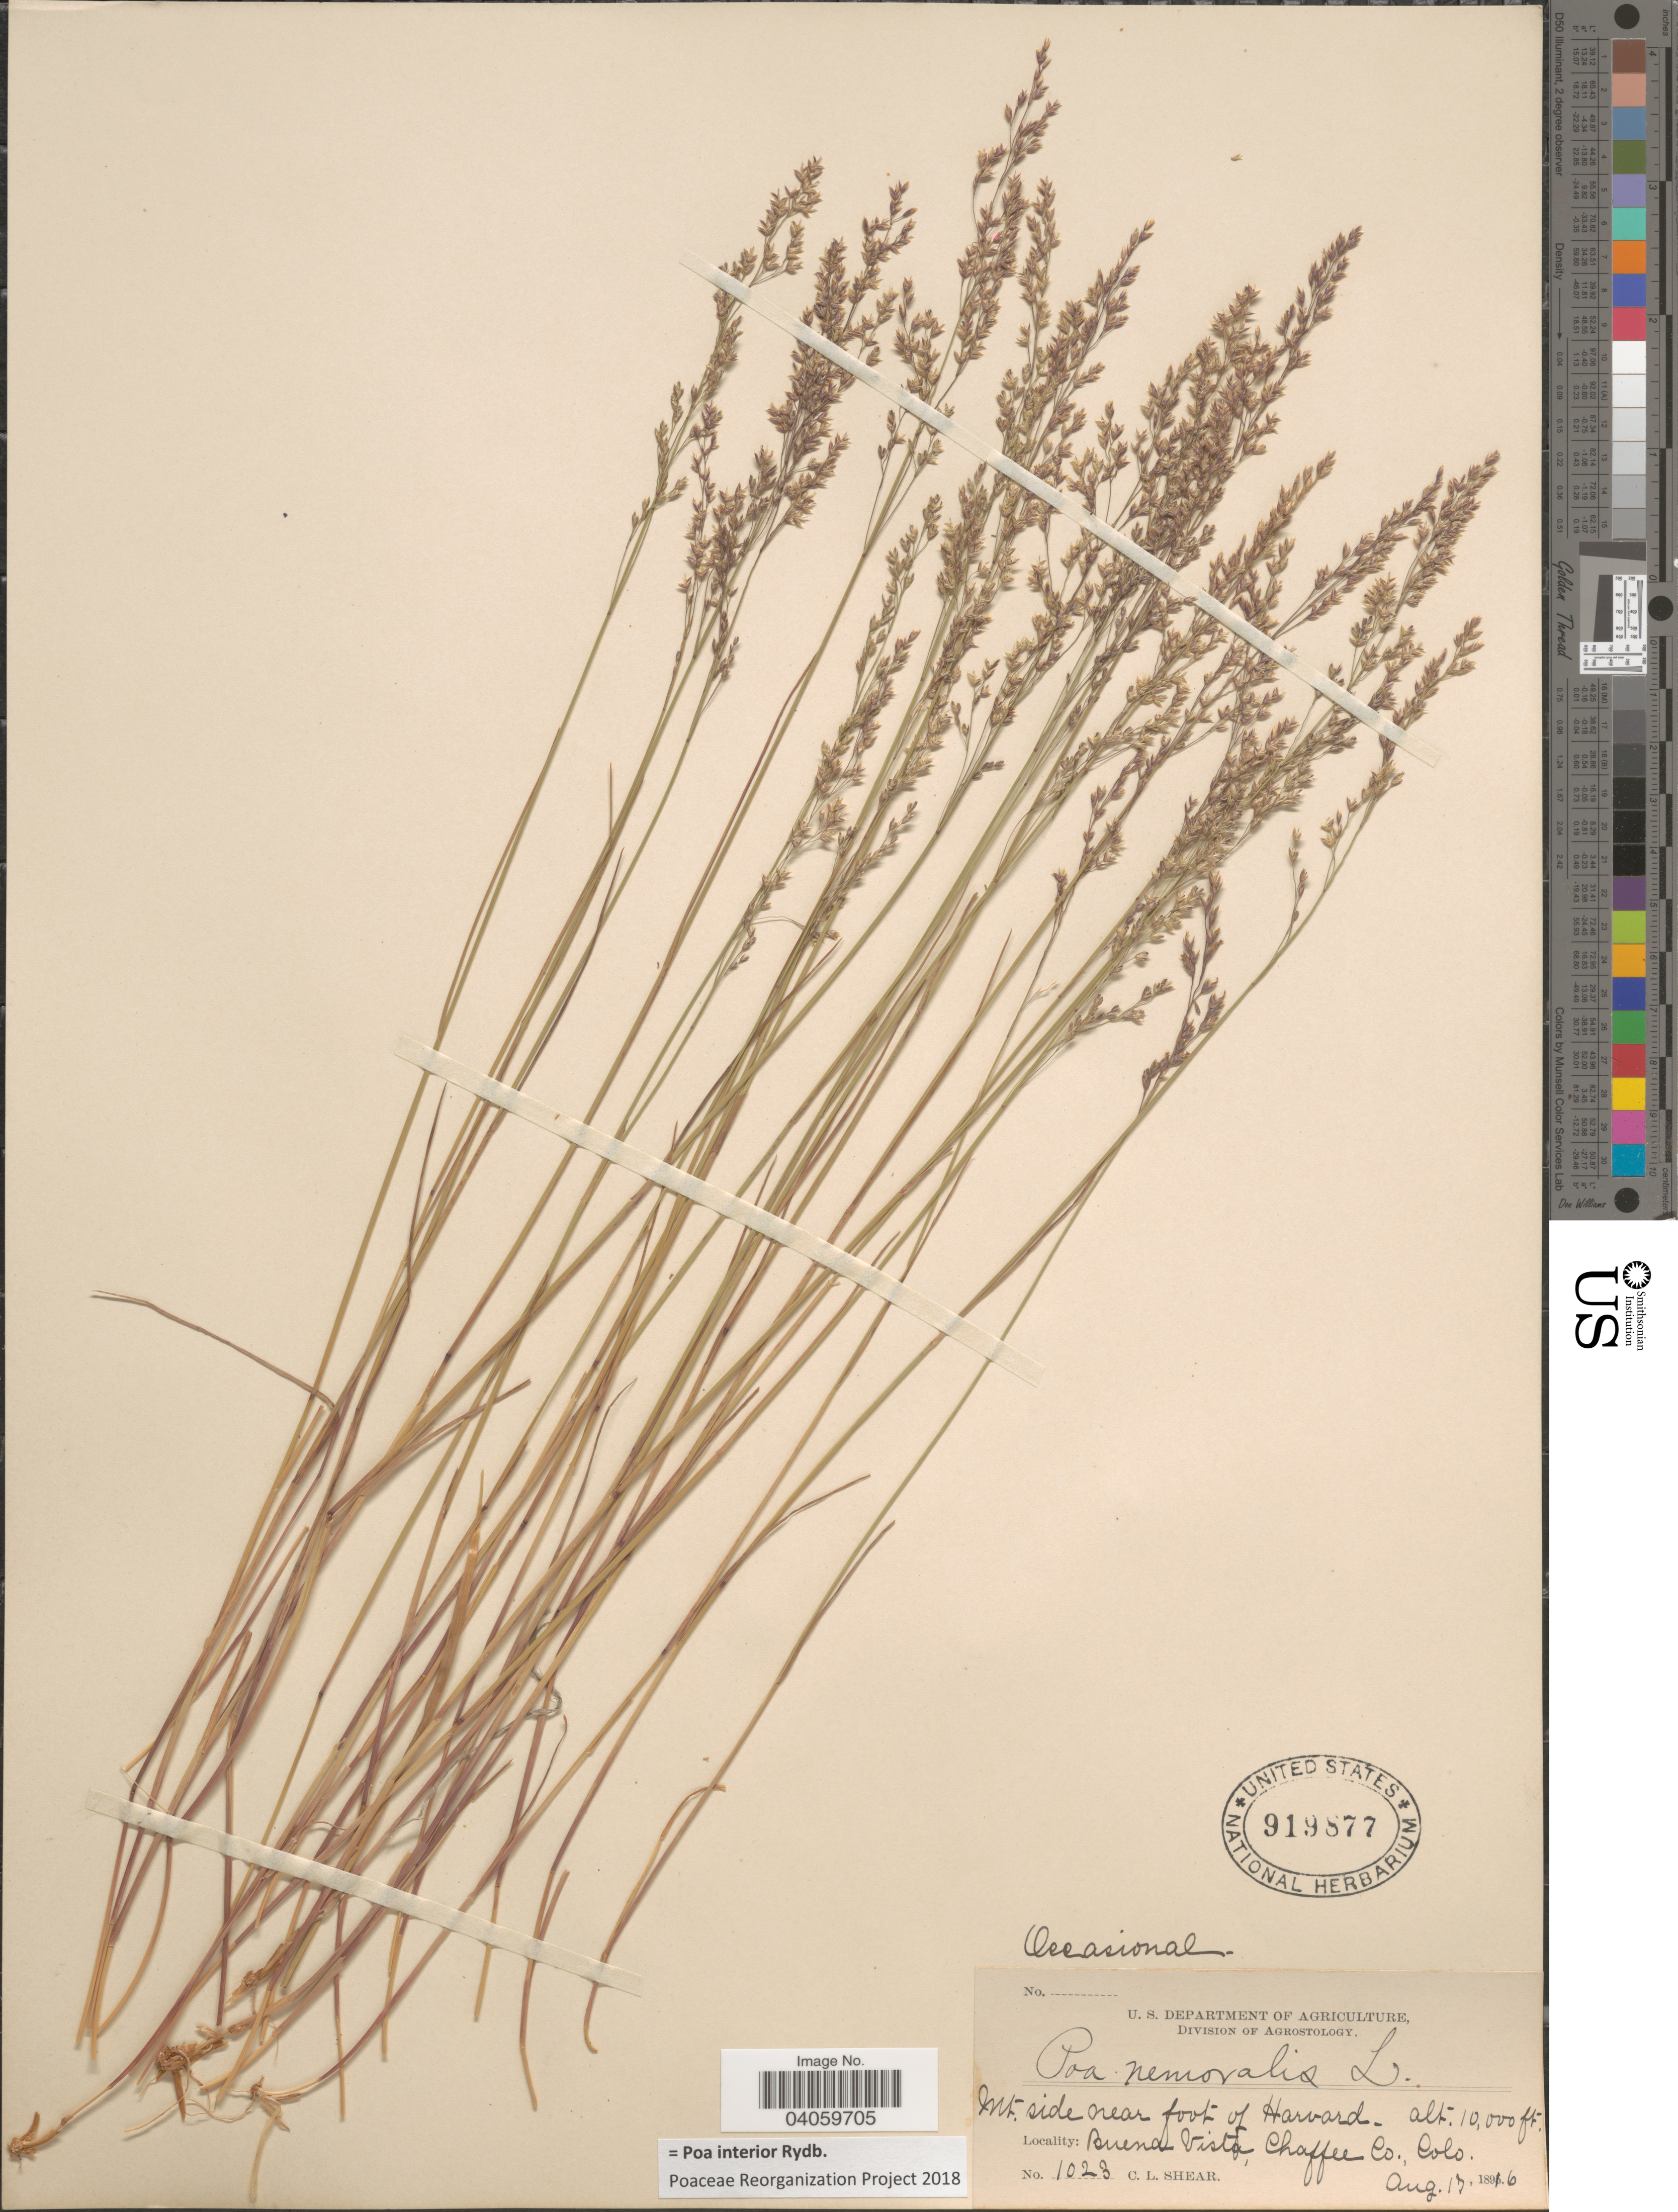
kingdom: Plantae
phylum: Tracheophyta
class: Liliopsida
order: Poales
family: Poaceae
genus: Poa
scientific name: Poa interior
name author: Rydb.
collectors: C. L. Shear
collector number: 1023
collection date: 1896-08-17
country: United States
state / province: Colorado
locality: Mt. side near foot of Harvard. Buena Vista, Chaffee Co.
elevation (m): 3048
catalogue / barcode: US 919877